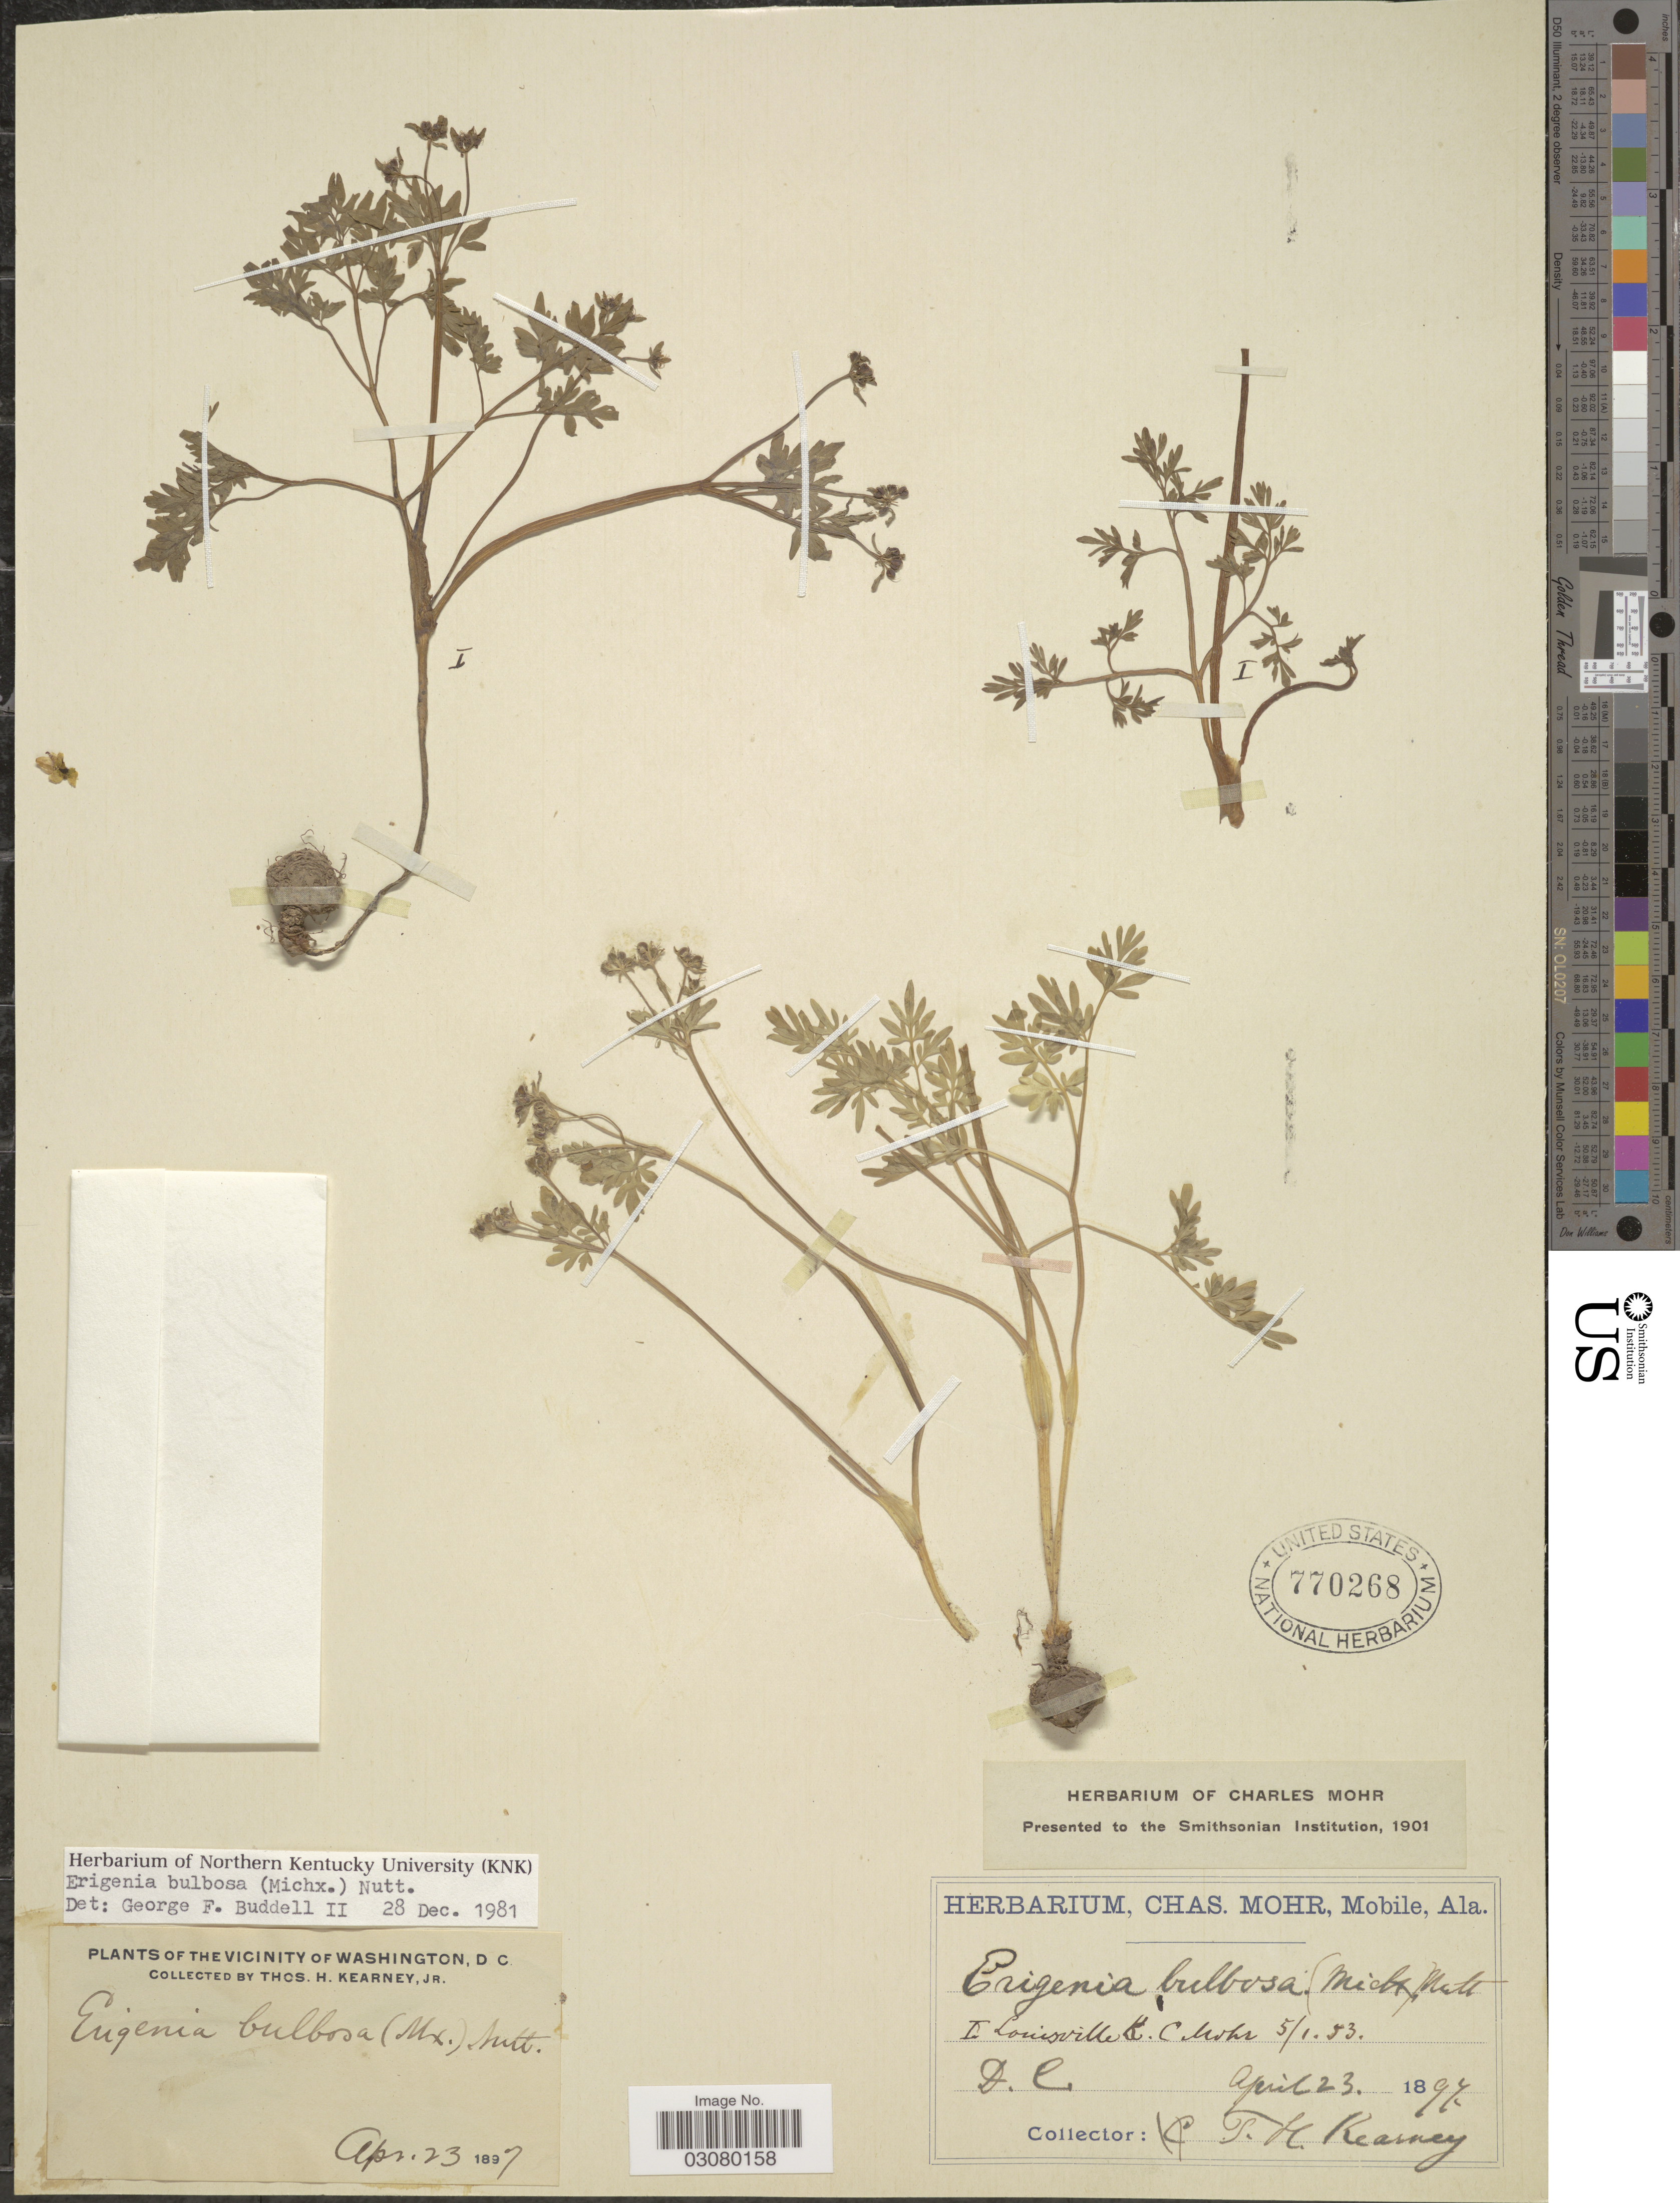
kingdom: Plantae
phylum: Tracheophyta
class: Magnoliopsida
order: Apiales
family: Apiaceae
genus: Erigenia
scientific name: Erigenia bulbosa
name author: (Michx.) Nutt.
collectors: T. H. Kearney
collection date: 1897-04-23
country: United States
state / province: District of Columbia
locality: In the vicinity of Washington, D.C. Louisville.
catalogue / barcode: US 770268